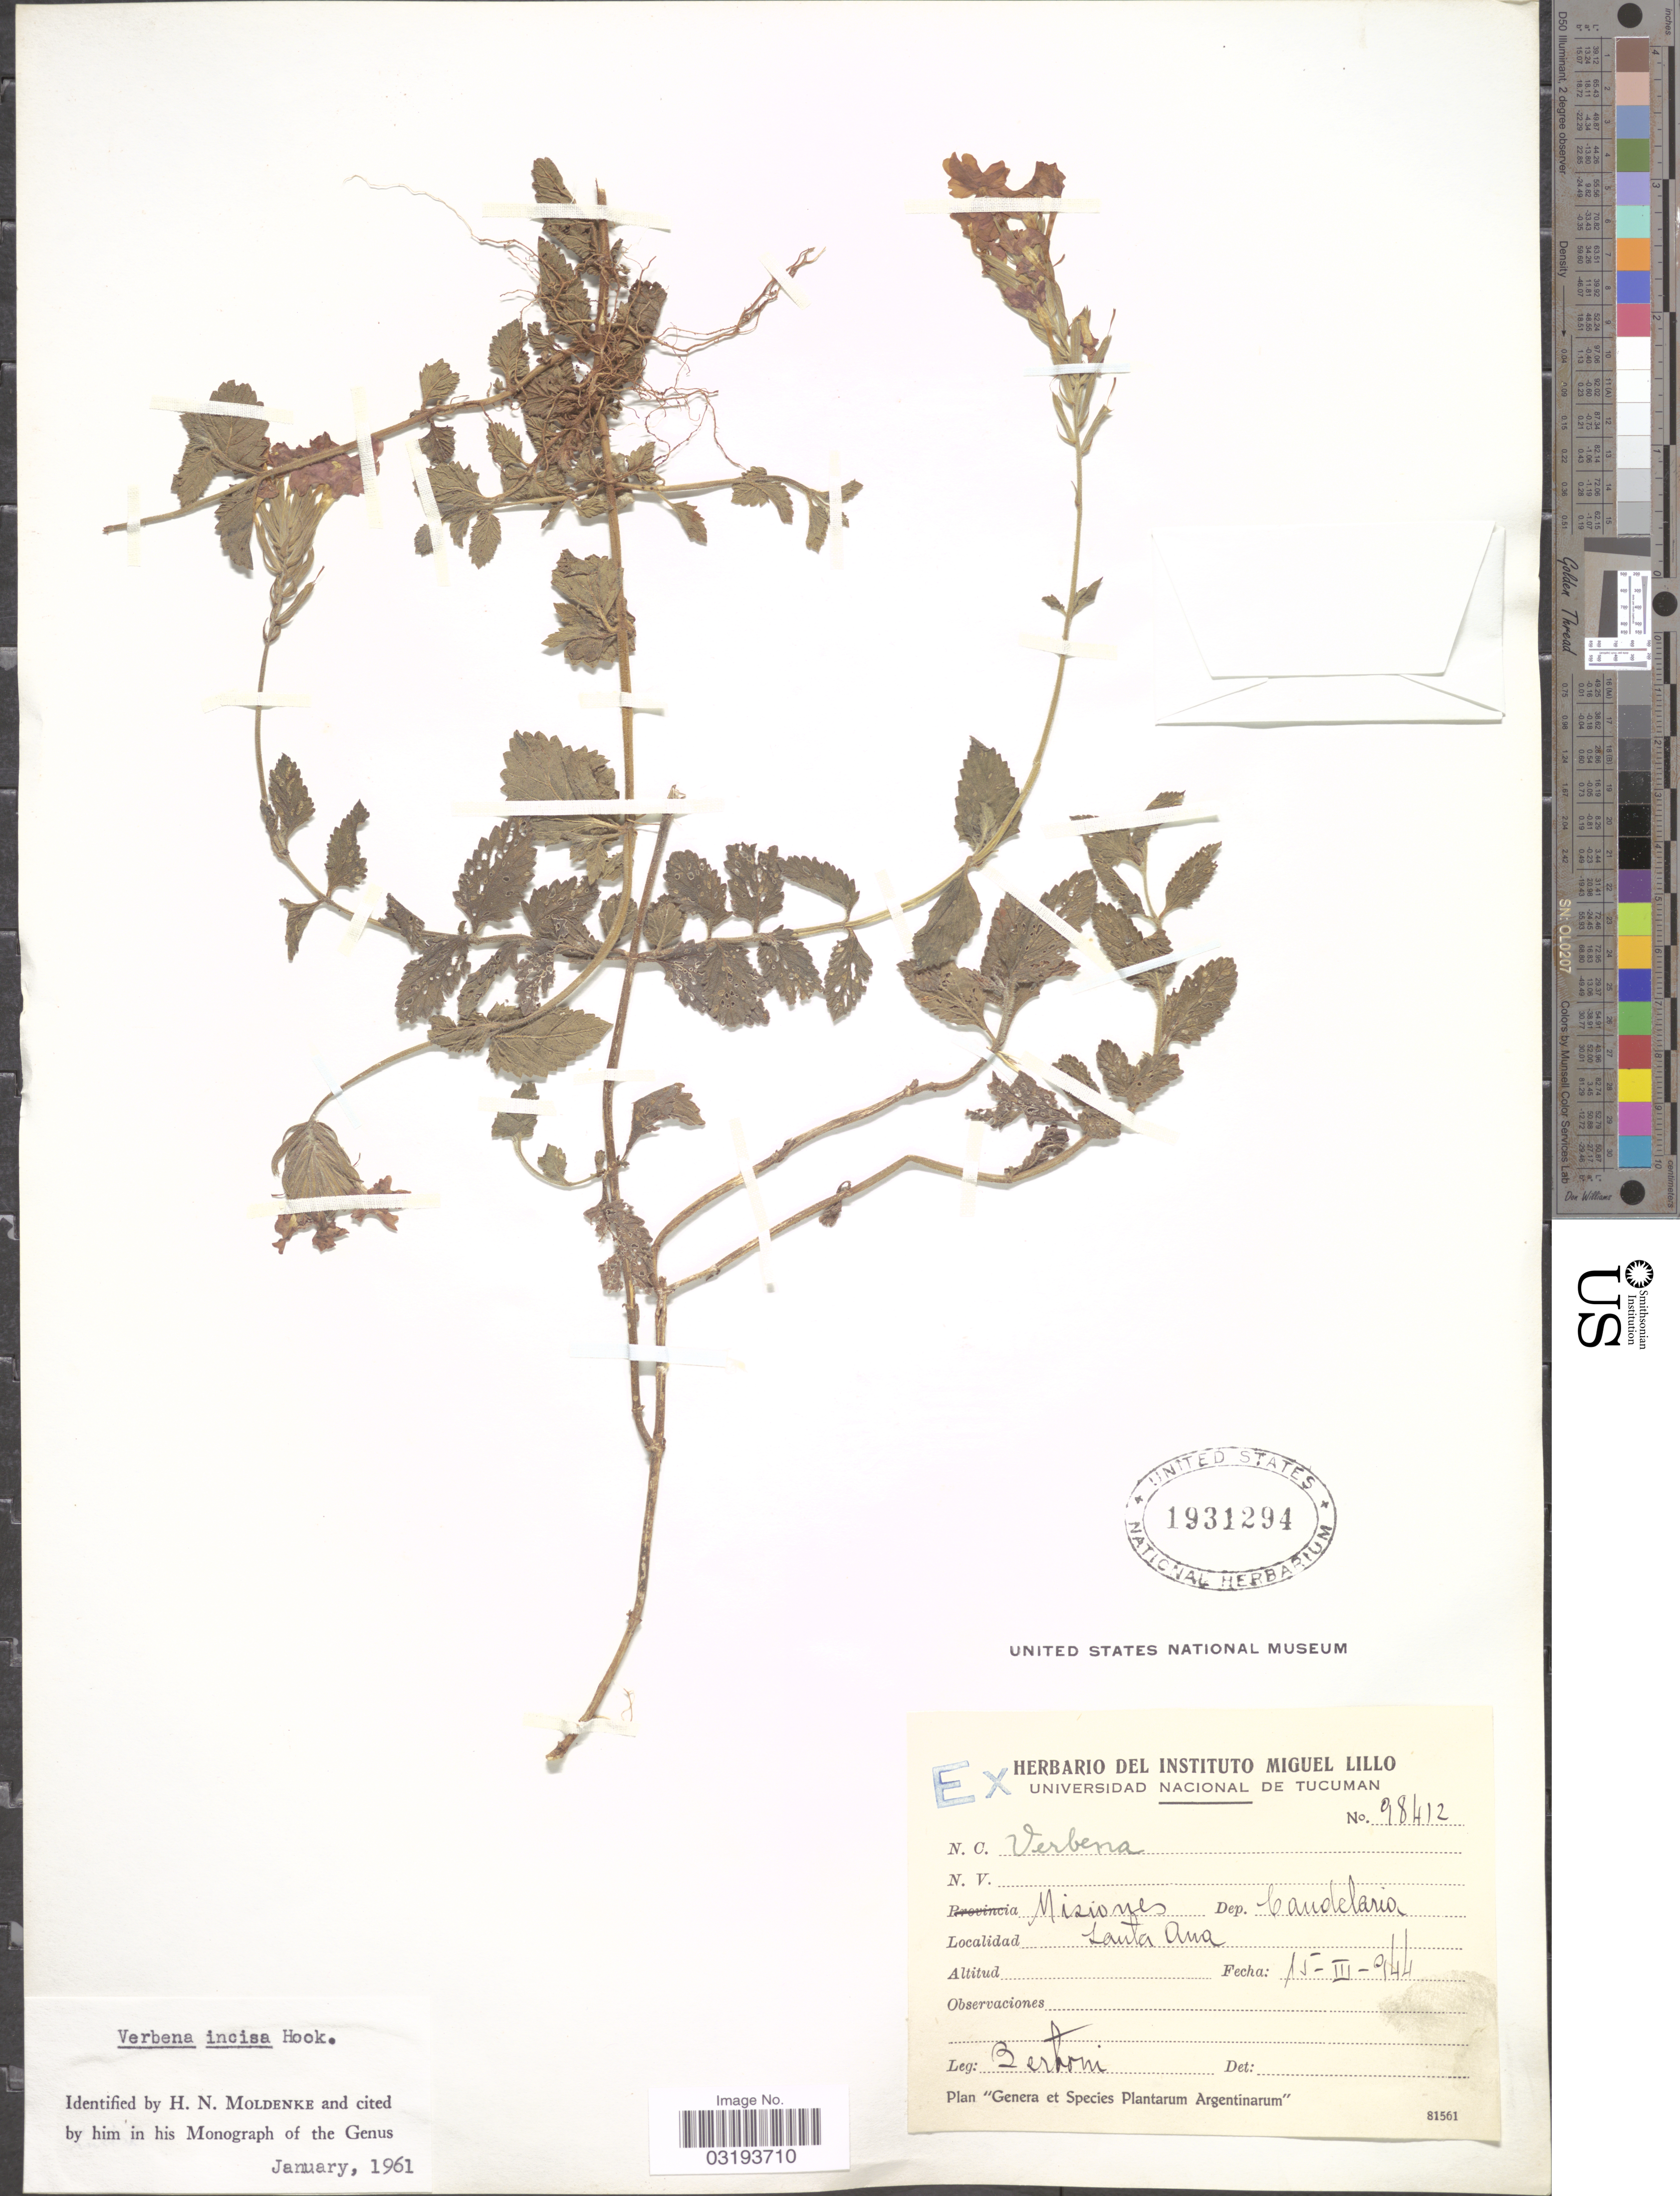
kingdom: Plantae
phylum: Tracheophyta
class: Magnoliopsida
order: Lamiales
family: Verbenaceae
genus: Verbena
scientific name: Verbena incisa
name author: Hook.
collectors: -- Bertoni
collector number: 98412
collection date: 1944-03-15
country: Argentina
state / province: Misiones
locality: Dep. Candelaria, Santa Ana.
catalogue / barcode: US 1931294